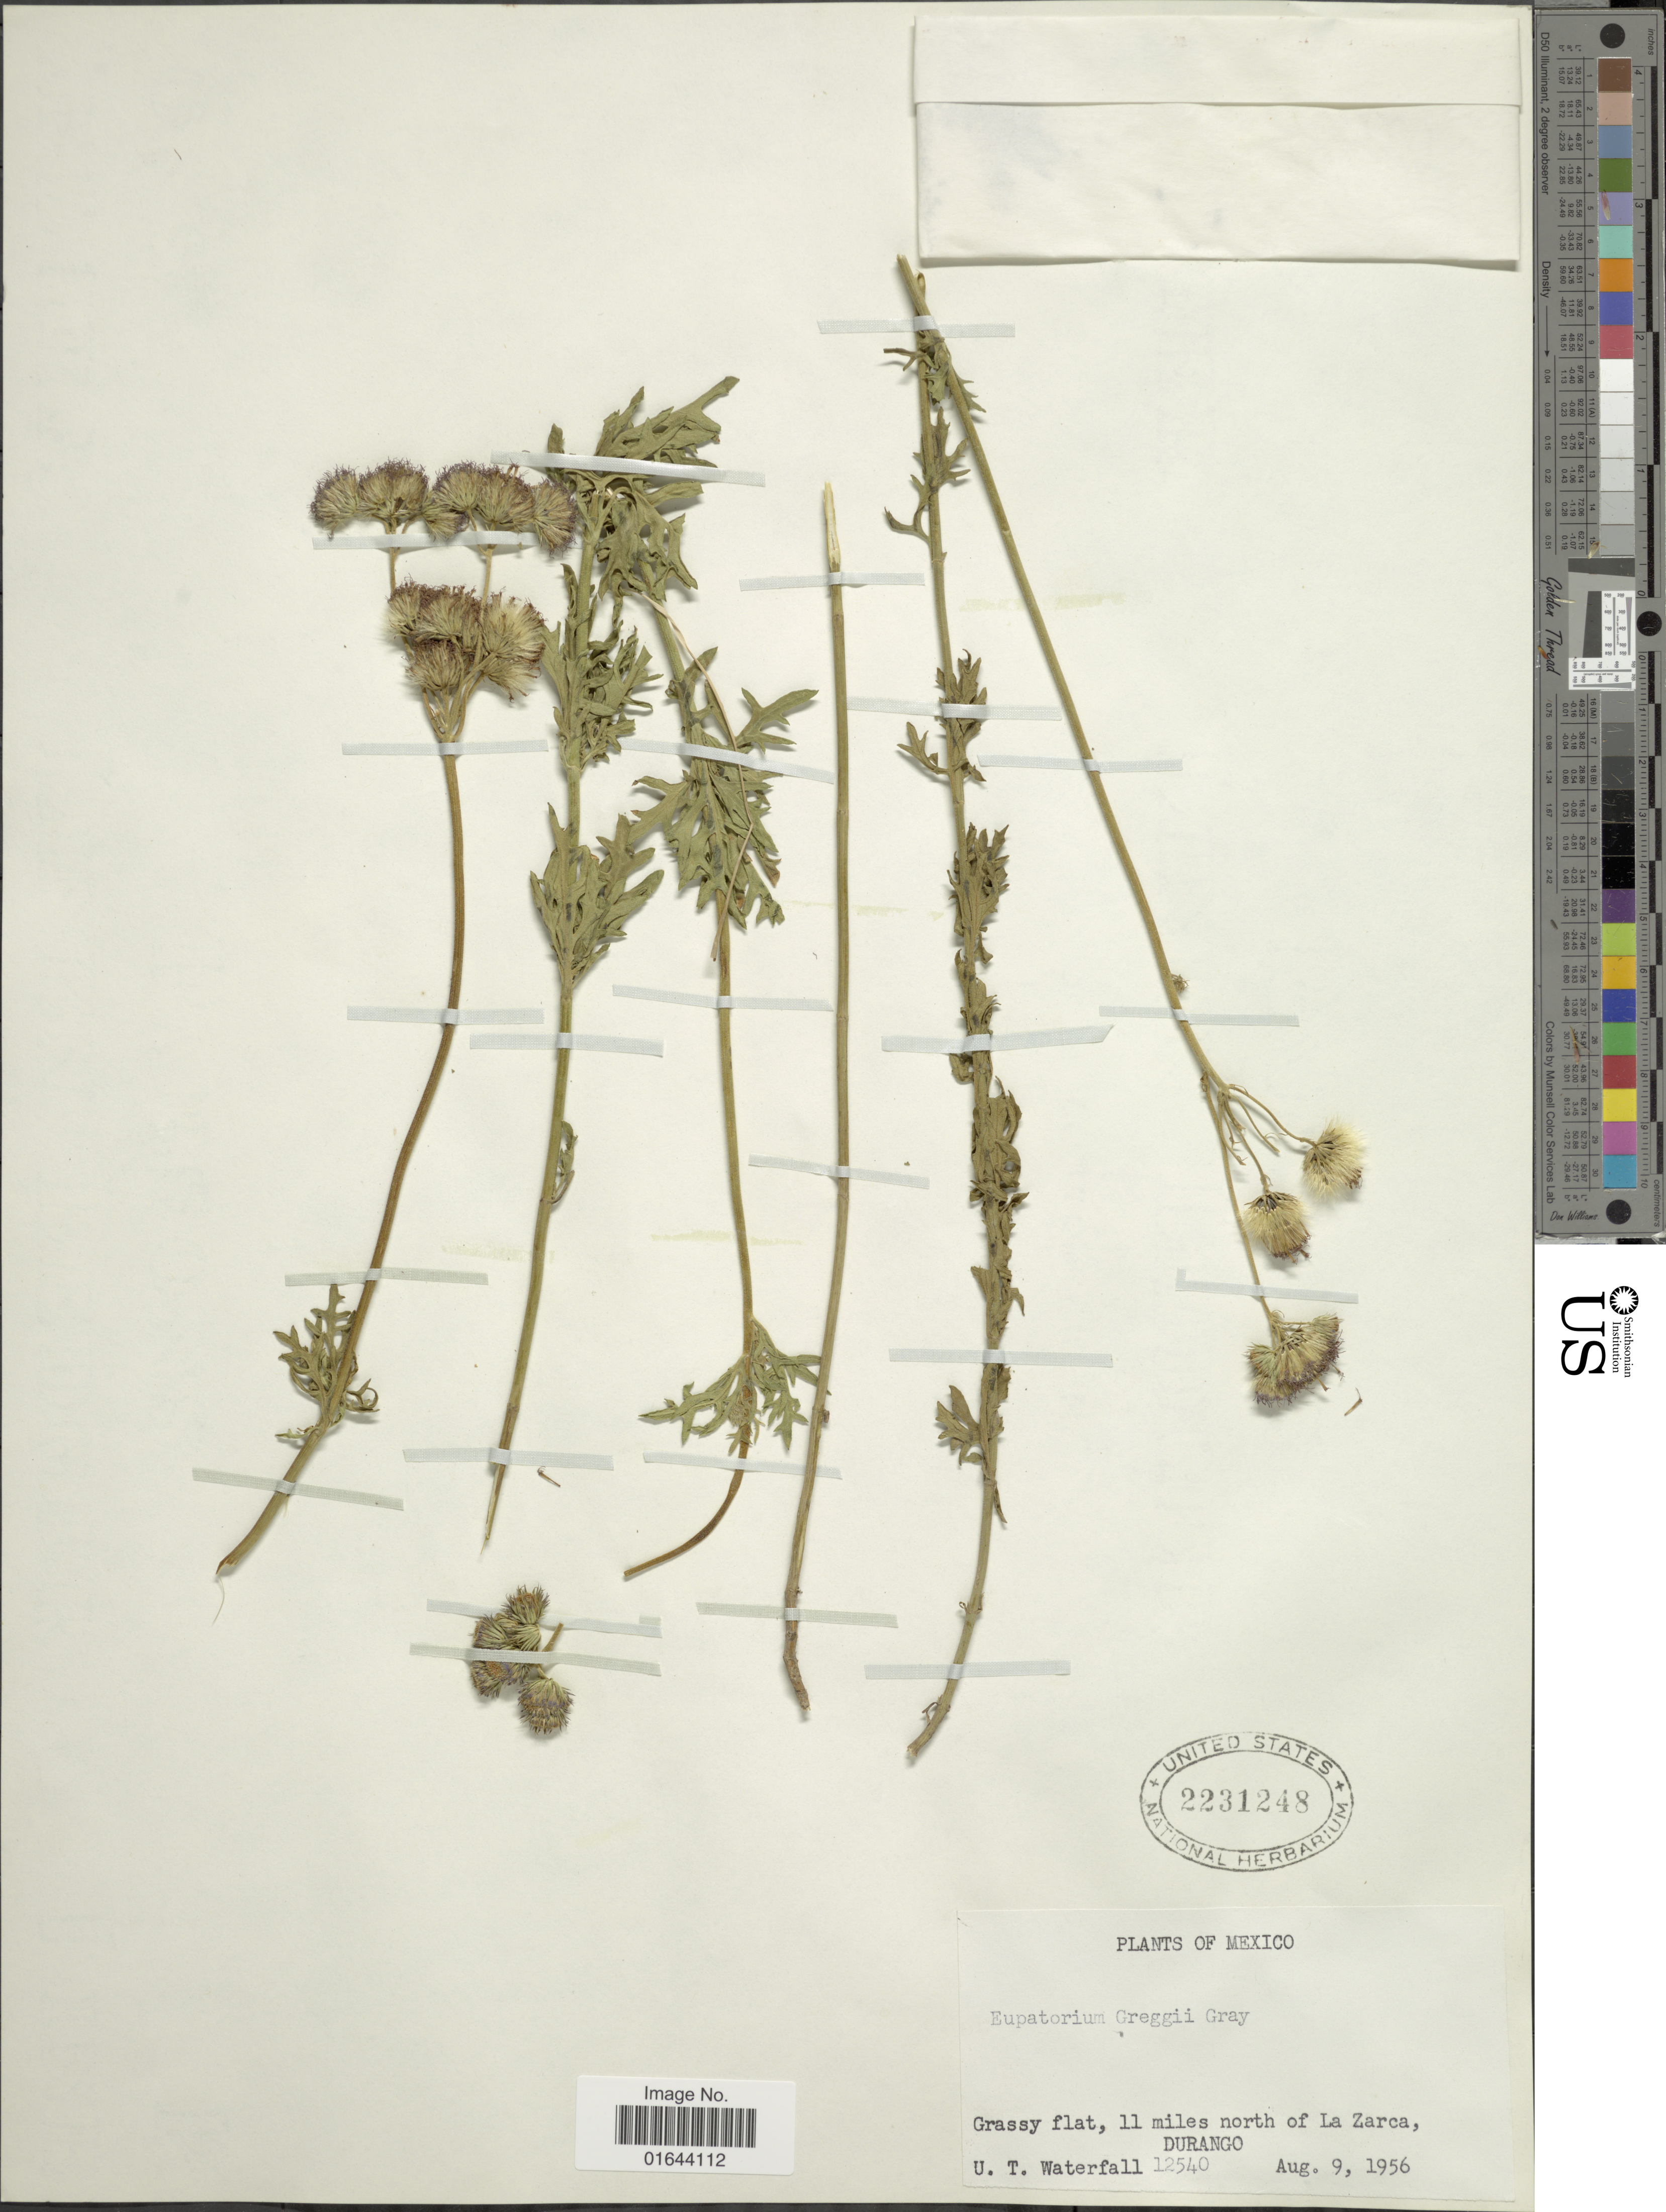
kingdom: Plantae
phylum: Tracheophyta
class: Magnoliopsida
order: Asterales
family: Asteraceae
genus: Conoclinium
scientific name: Conoclinium greggii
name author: (A. Gray) Small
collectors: U. T. Waterfall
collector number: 12540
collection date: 1956-08-09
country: Mexico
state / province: Durango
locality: Mexico, 11 miles north of La Zarca, Durango.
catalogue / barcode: US 231248